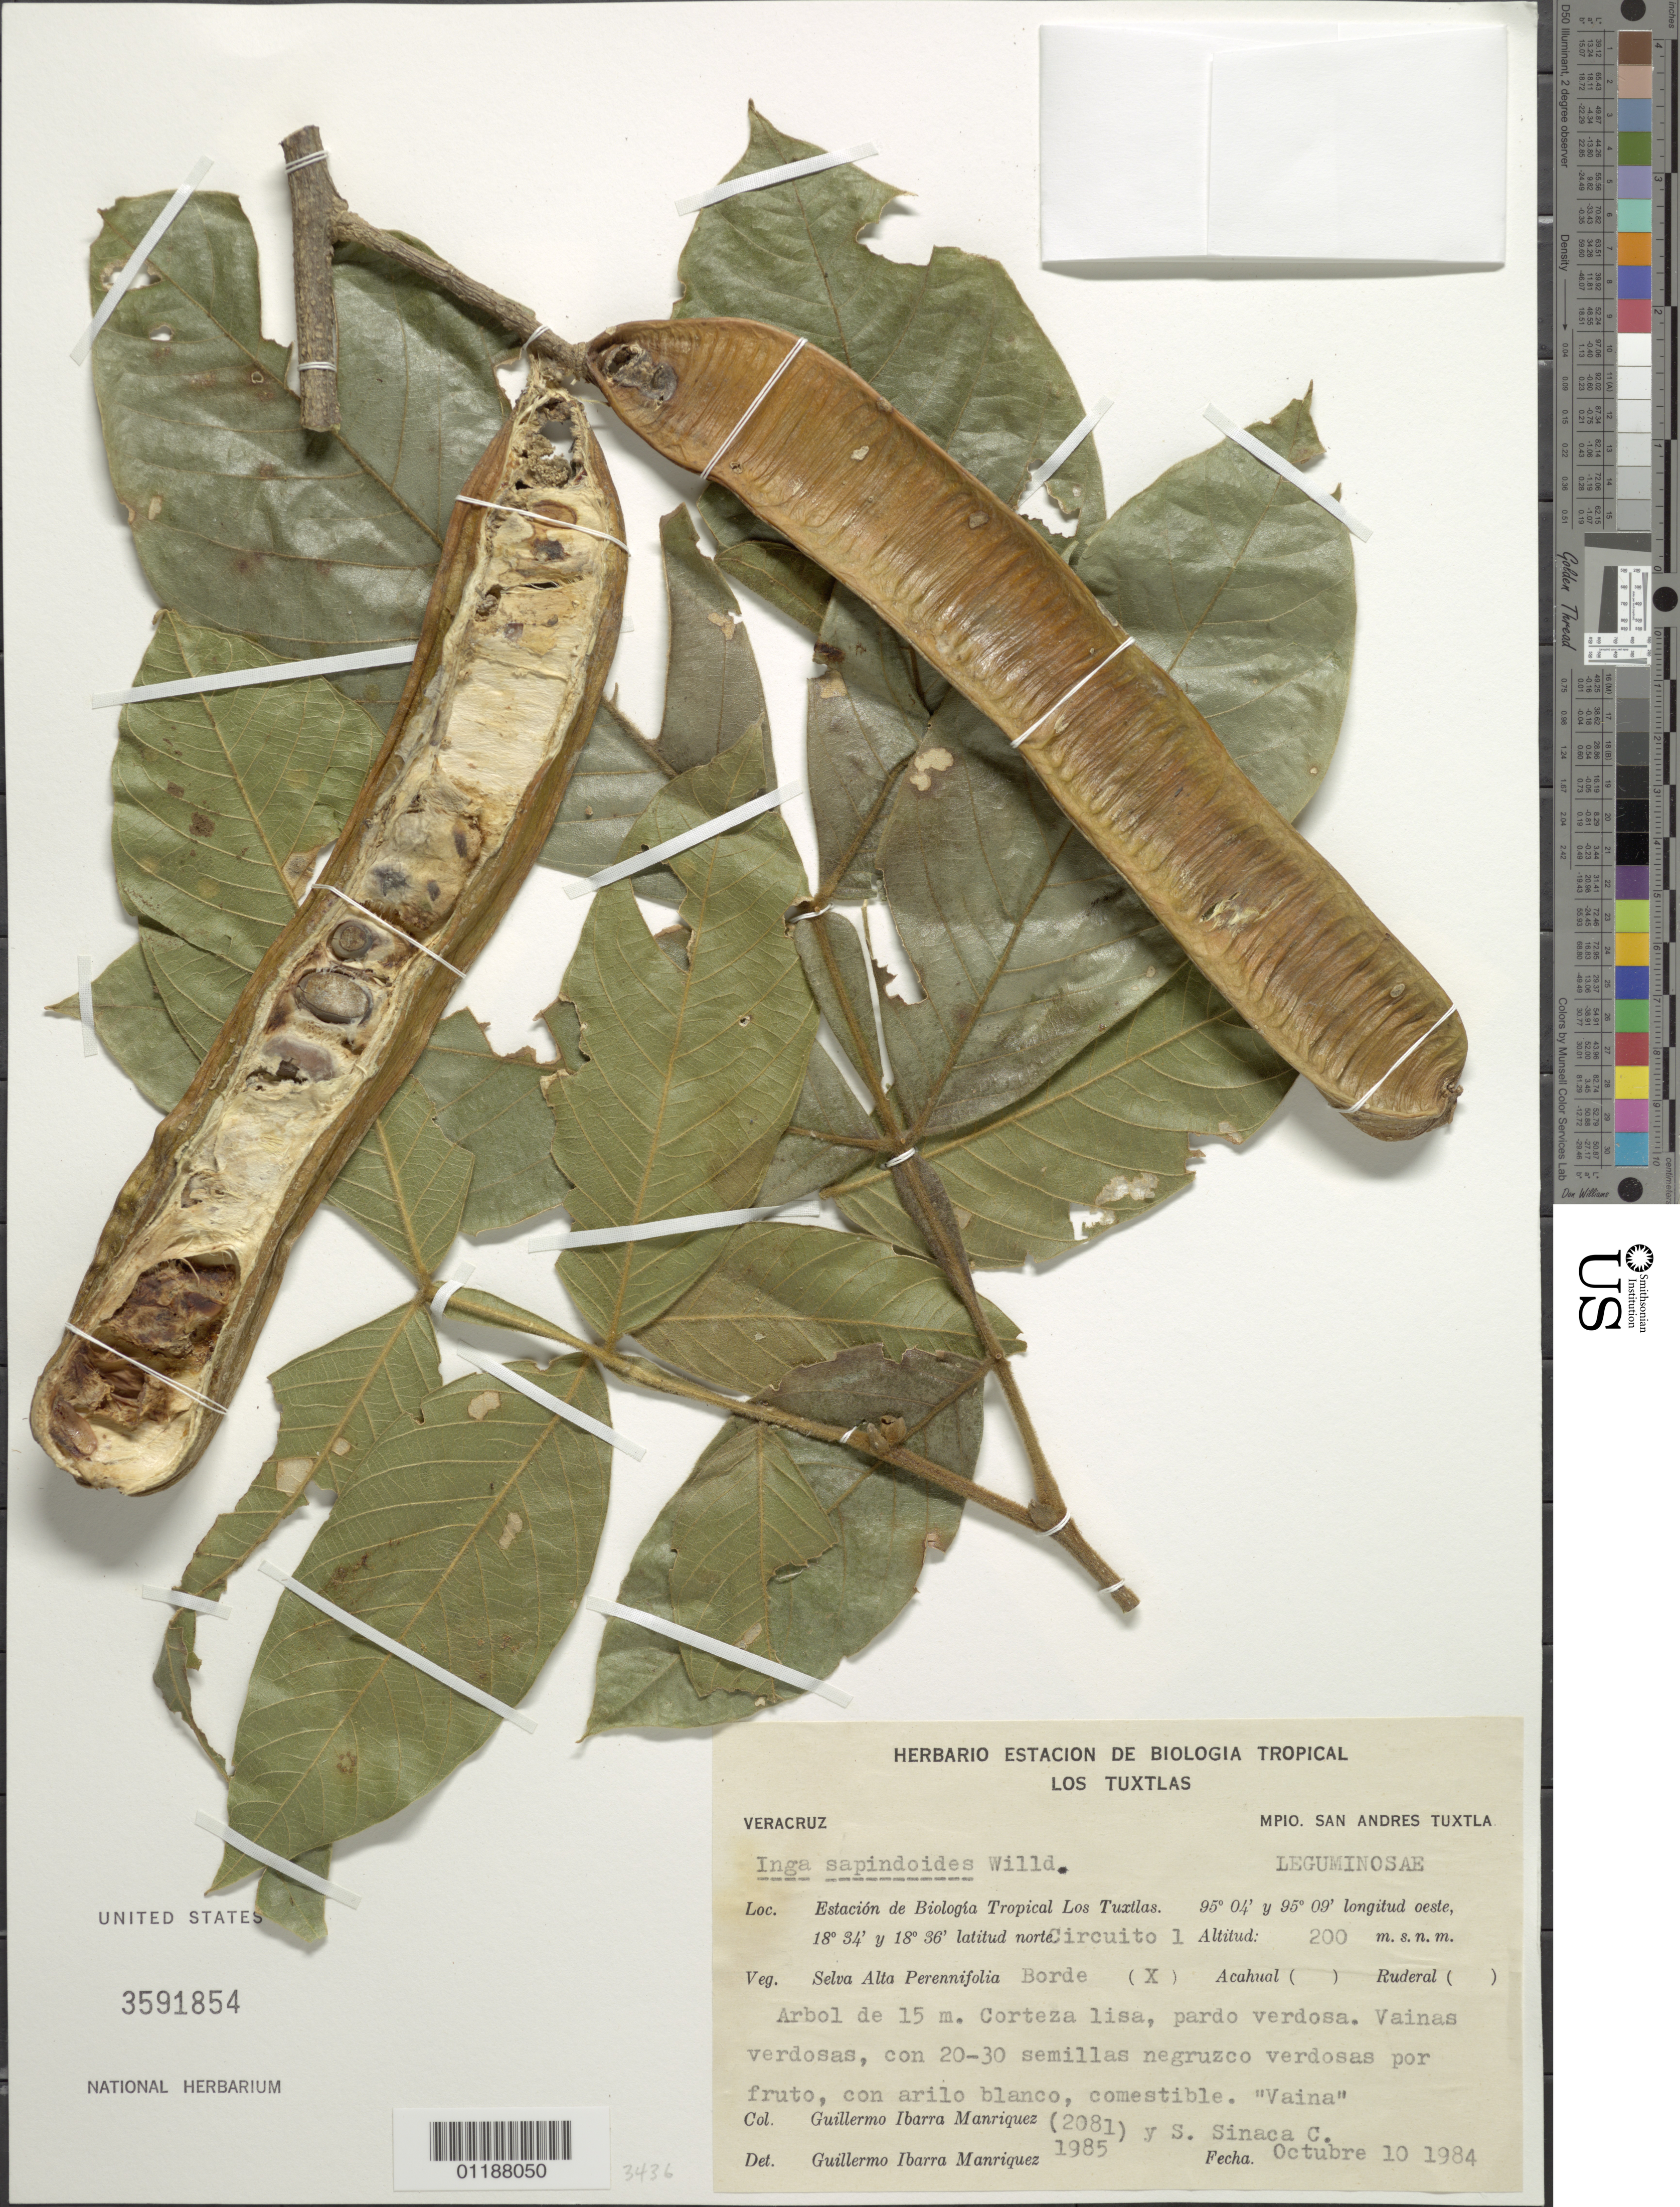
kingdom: Plantae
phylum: Tracheophyta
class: Magnoliopsida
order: Fabales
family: Fabaceae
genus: Inga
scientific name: Inga sapindoides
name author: Willd.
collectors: G. Manriquez & S. Sinaca Colin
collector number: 2081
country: Mexico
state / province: Veracruz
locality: San Andres Tuxtla, Estacion de Biologia Tropical Los Tuxlas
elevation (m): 200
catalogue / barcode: US 3591854